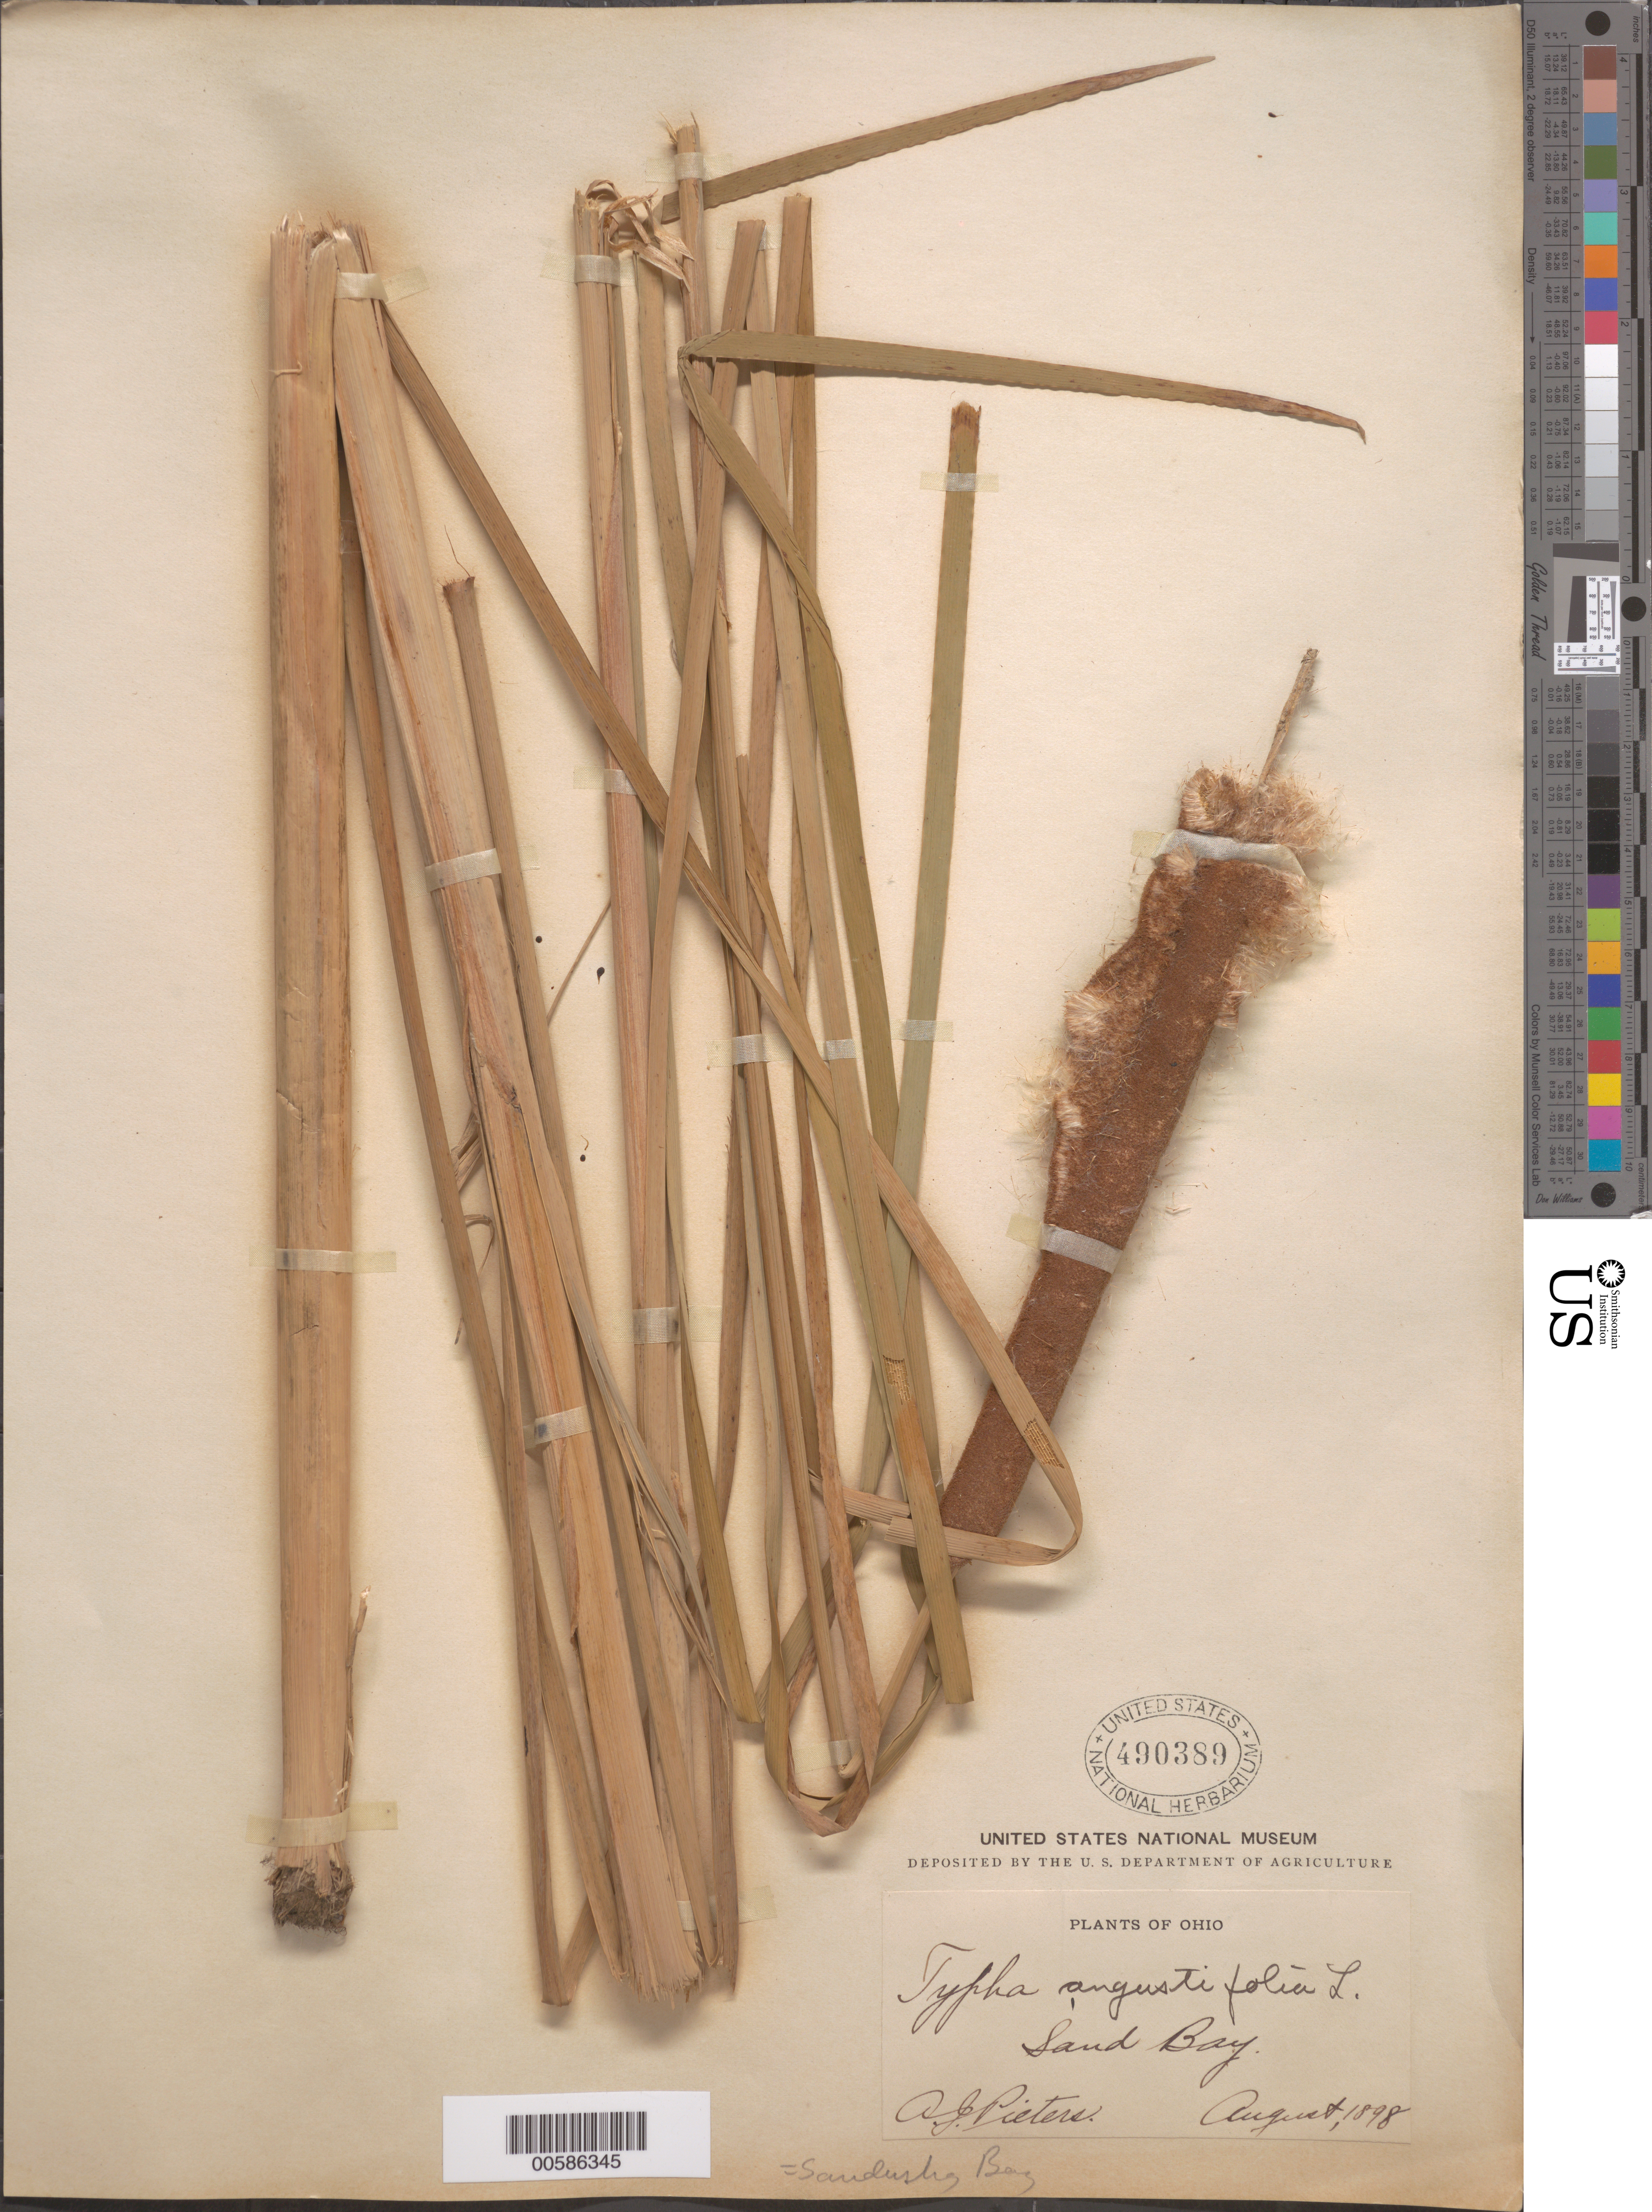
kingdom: Plantae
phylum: Tracheophyta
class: Liliopsida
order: Poales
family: Typhaceae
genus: Typha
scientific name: Typha angustifolia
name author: L.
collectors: A. Pieters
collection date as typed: Aug 1898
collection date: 1898-08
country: United States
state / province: Ohio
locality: Sand Bay, Sandusky Bay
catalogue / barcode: US 490389